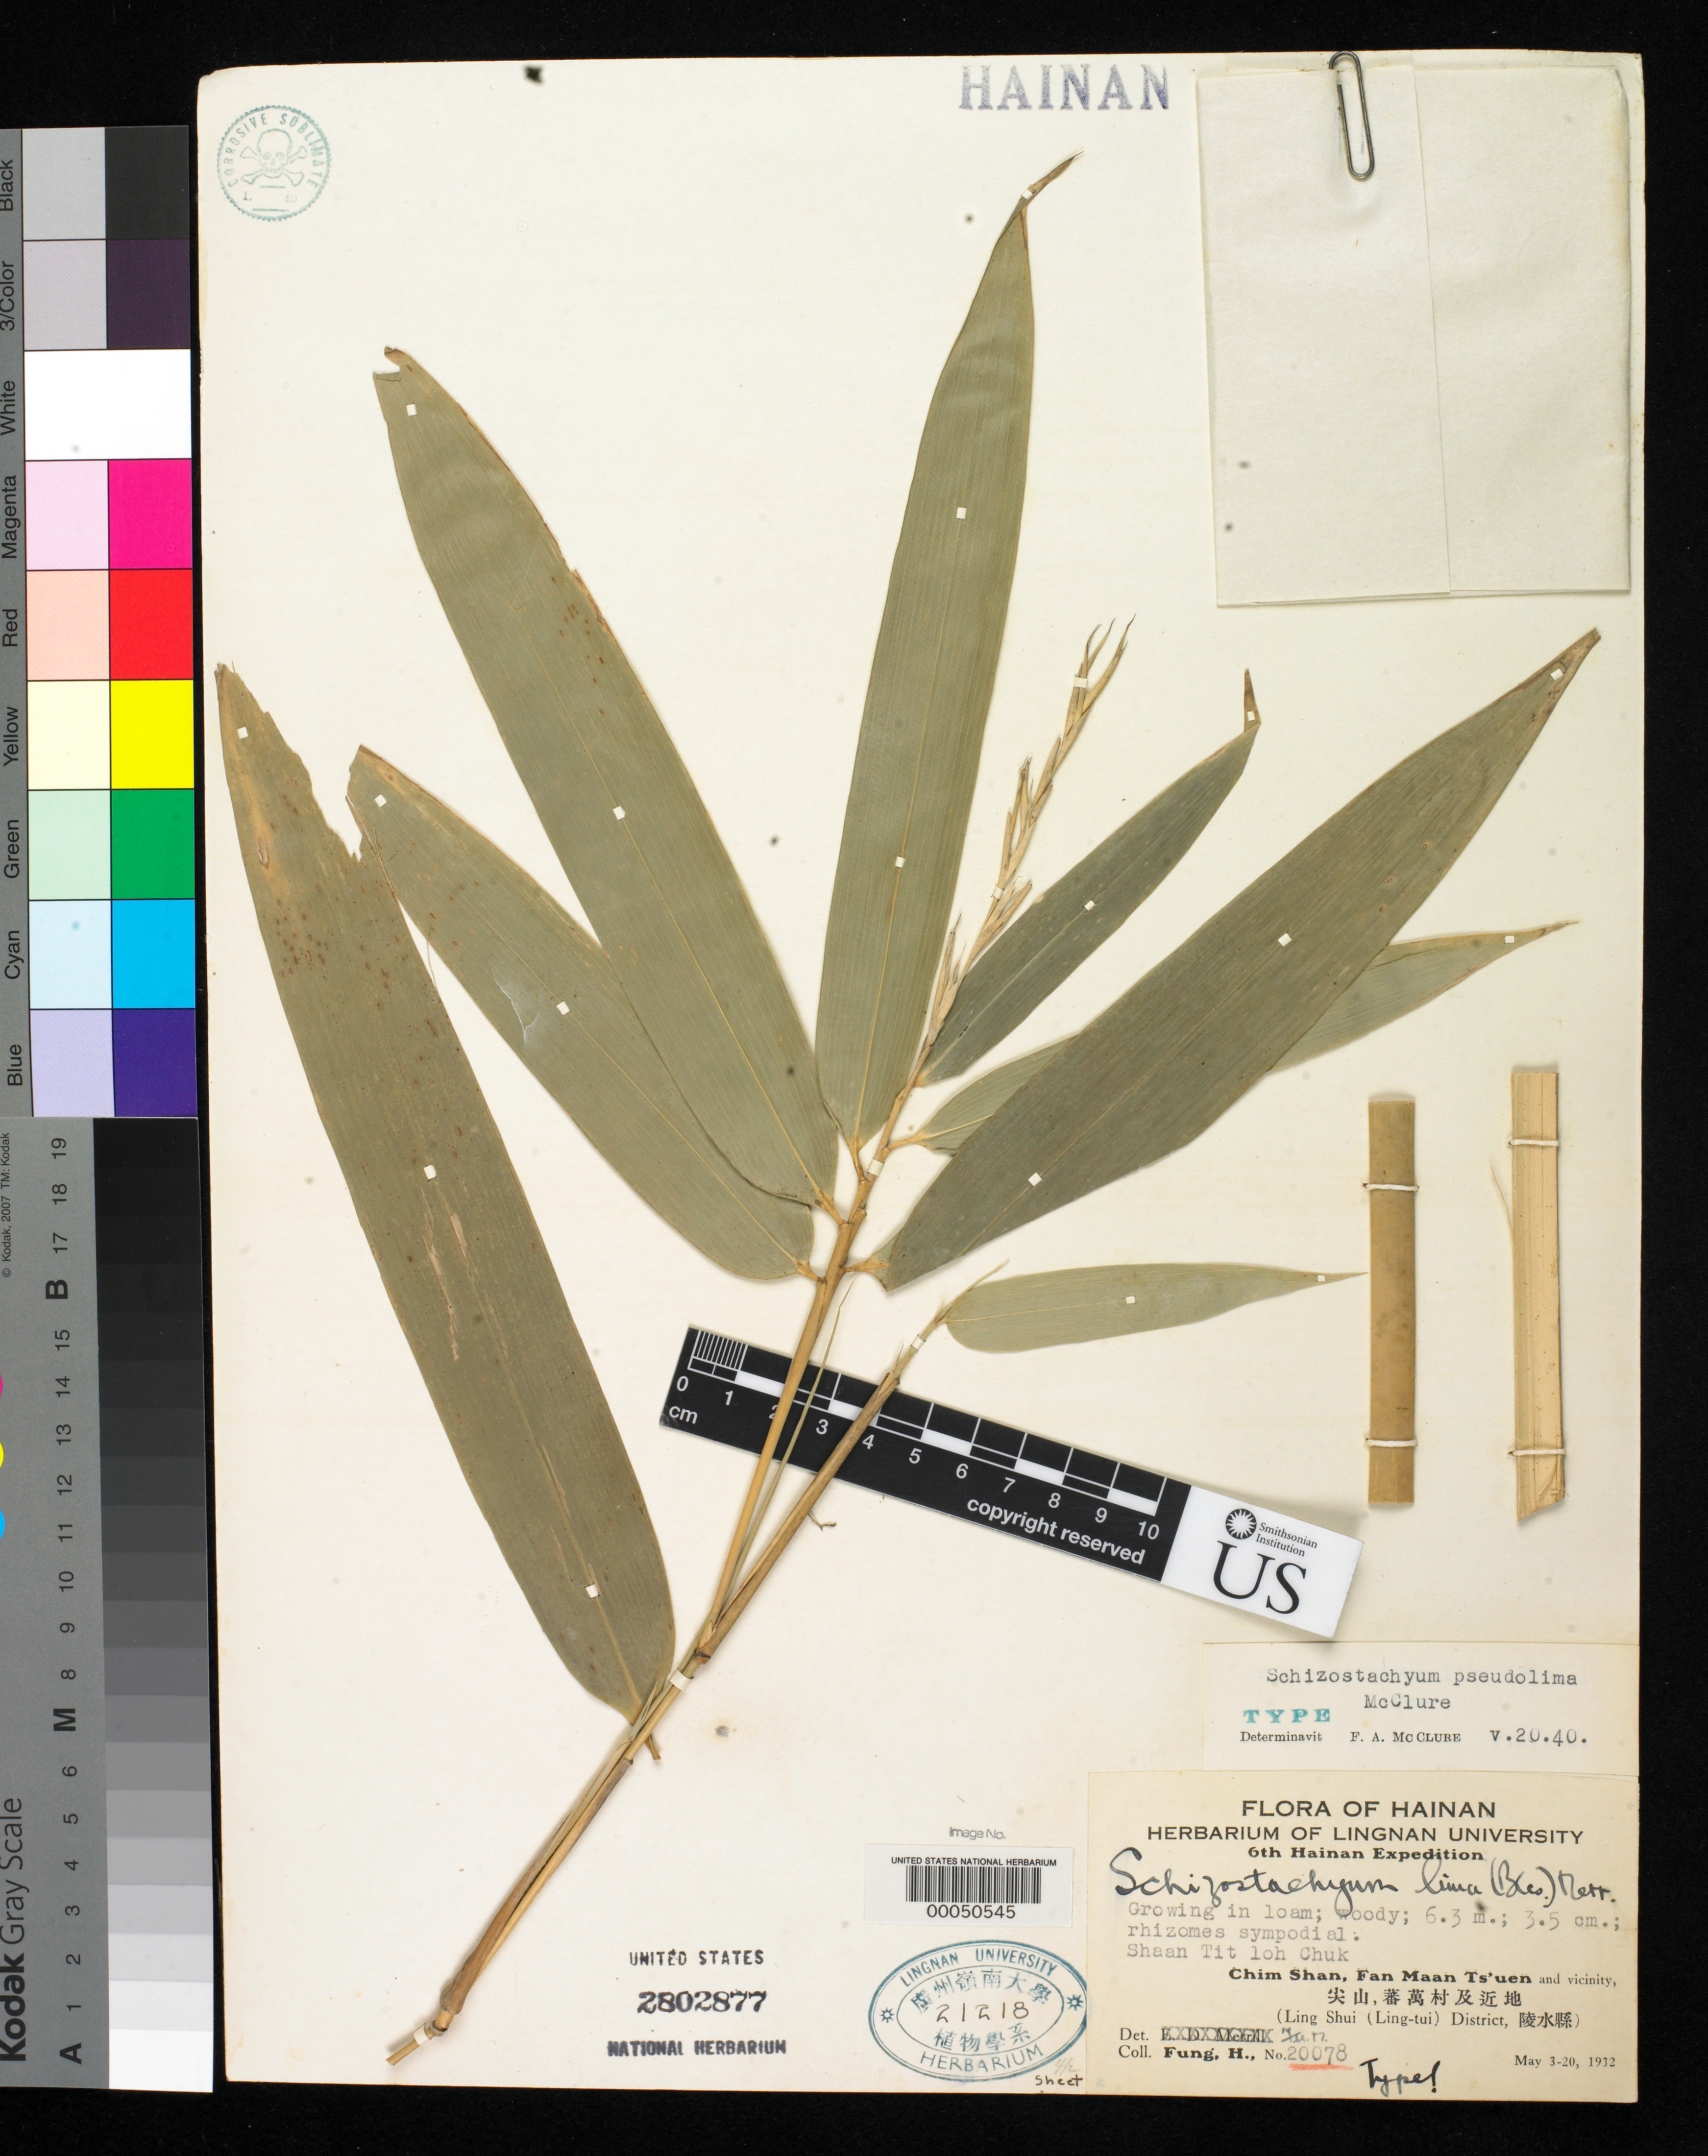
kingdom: Plantae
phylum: Tracheophyta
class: Liliopsida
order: Poales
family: Poaceae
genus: Schizostachyum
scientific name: Schizostachyum pseudolima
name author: McClure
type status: Holotype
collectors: H. L. Fung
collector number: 20078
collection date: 1932-05-03/1932-05-20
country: China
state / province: Guangdong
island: Hainan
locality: Shaan Tit Loh Chuk, Chim Shan, Fan Maan Ts'uen and vicinity, Ling Shui (Ling-tui) District.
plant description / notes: Lingnan University Herbarium no. 21218.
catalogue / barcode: US 2802877